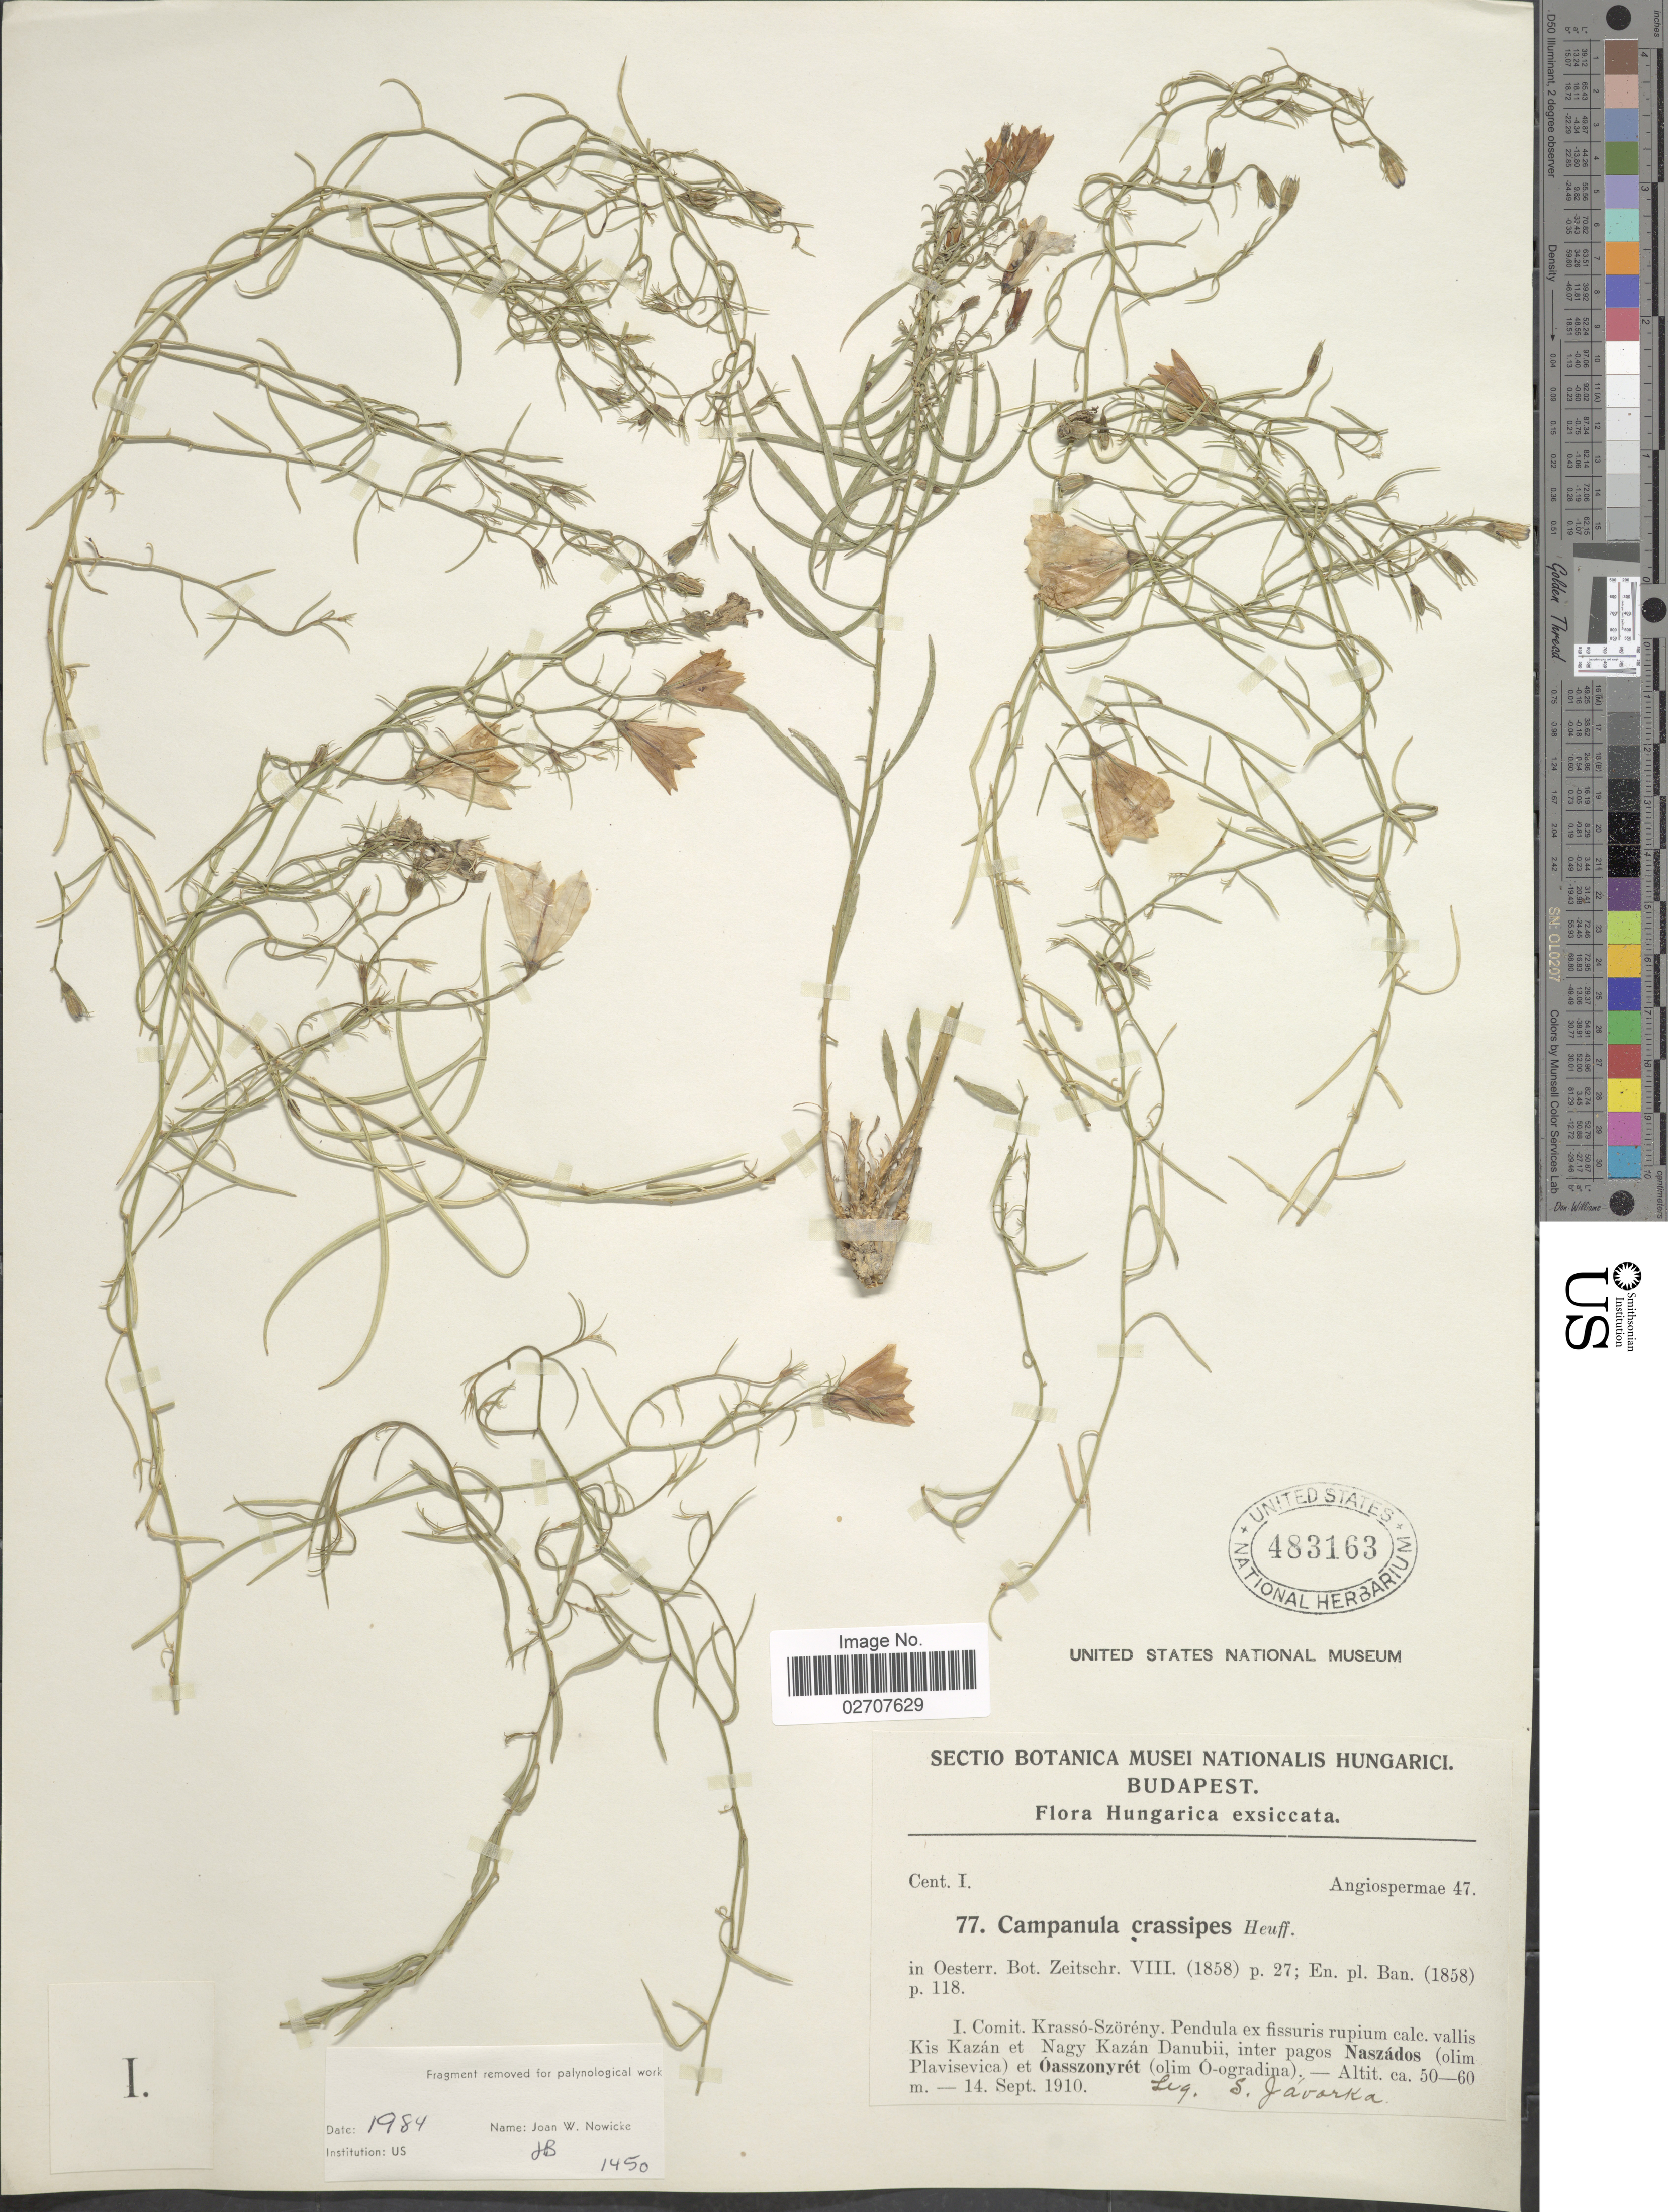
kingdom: Plantae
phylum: Tracheophyta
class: Magnoliopsida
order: Asterales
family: Campanulaceae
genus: Campanula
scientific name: Campanula crassipes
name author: Heuff.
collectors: S. Javorka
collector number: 77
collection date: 1910-09-14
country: Hungary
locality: I.Comit. Krasso-Szoreny. Pendula ex fissuris rupium calc. vallis Kis Kazan et Nagy Kazan Danubii, inter pagos Naszados (olim Plavisevica) et Oasszonyret (olim O-ogradina)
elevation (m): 50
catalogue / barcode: US 483163